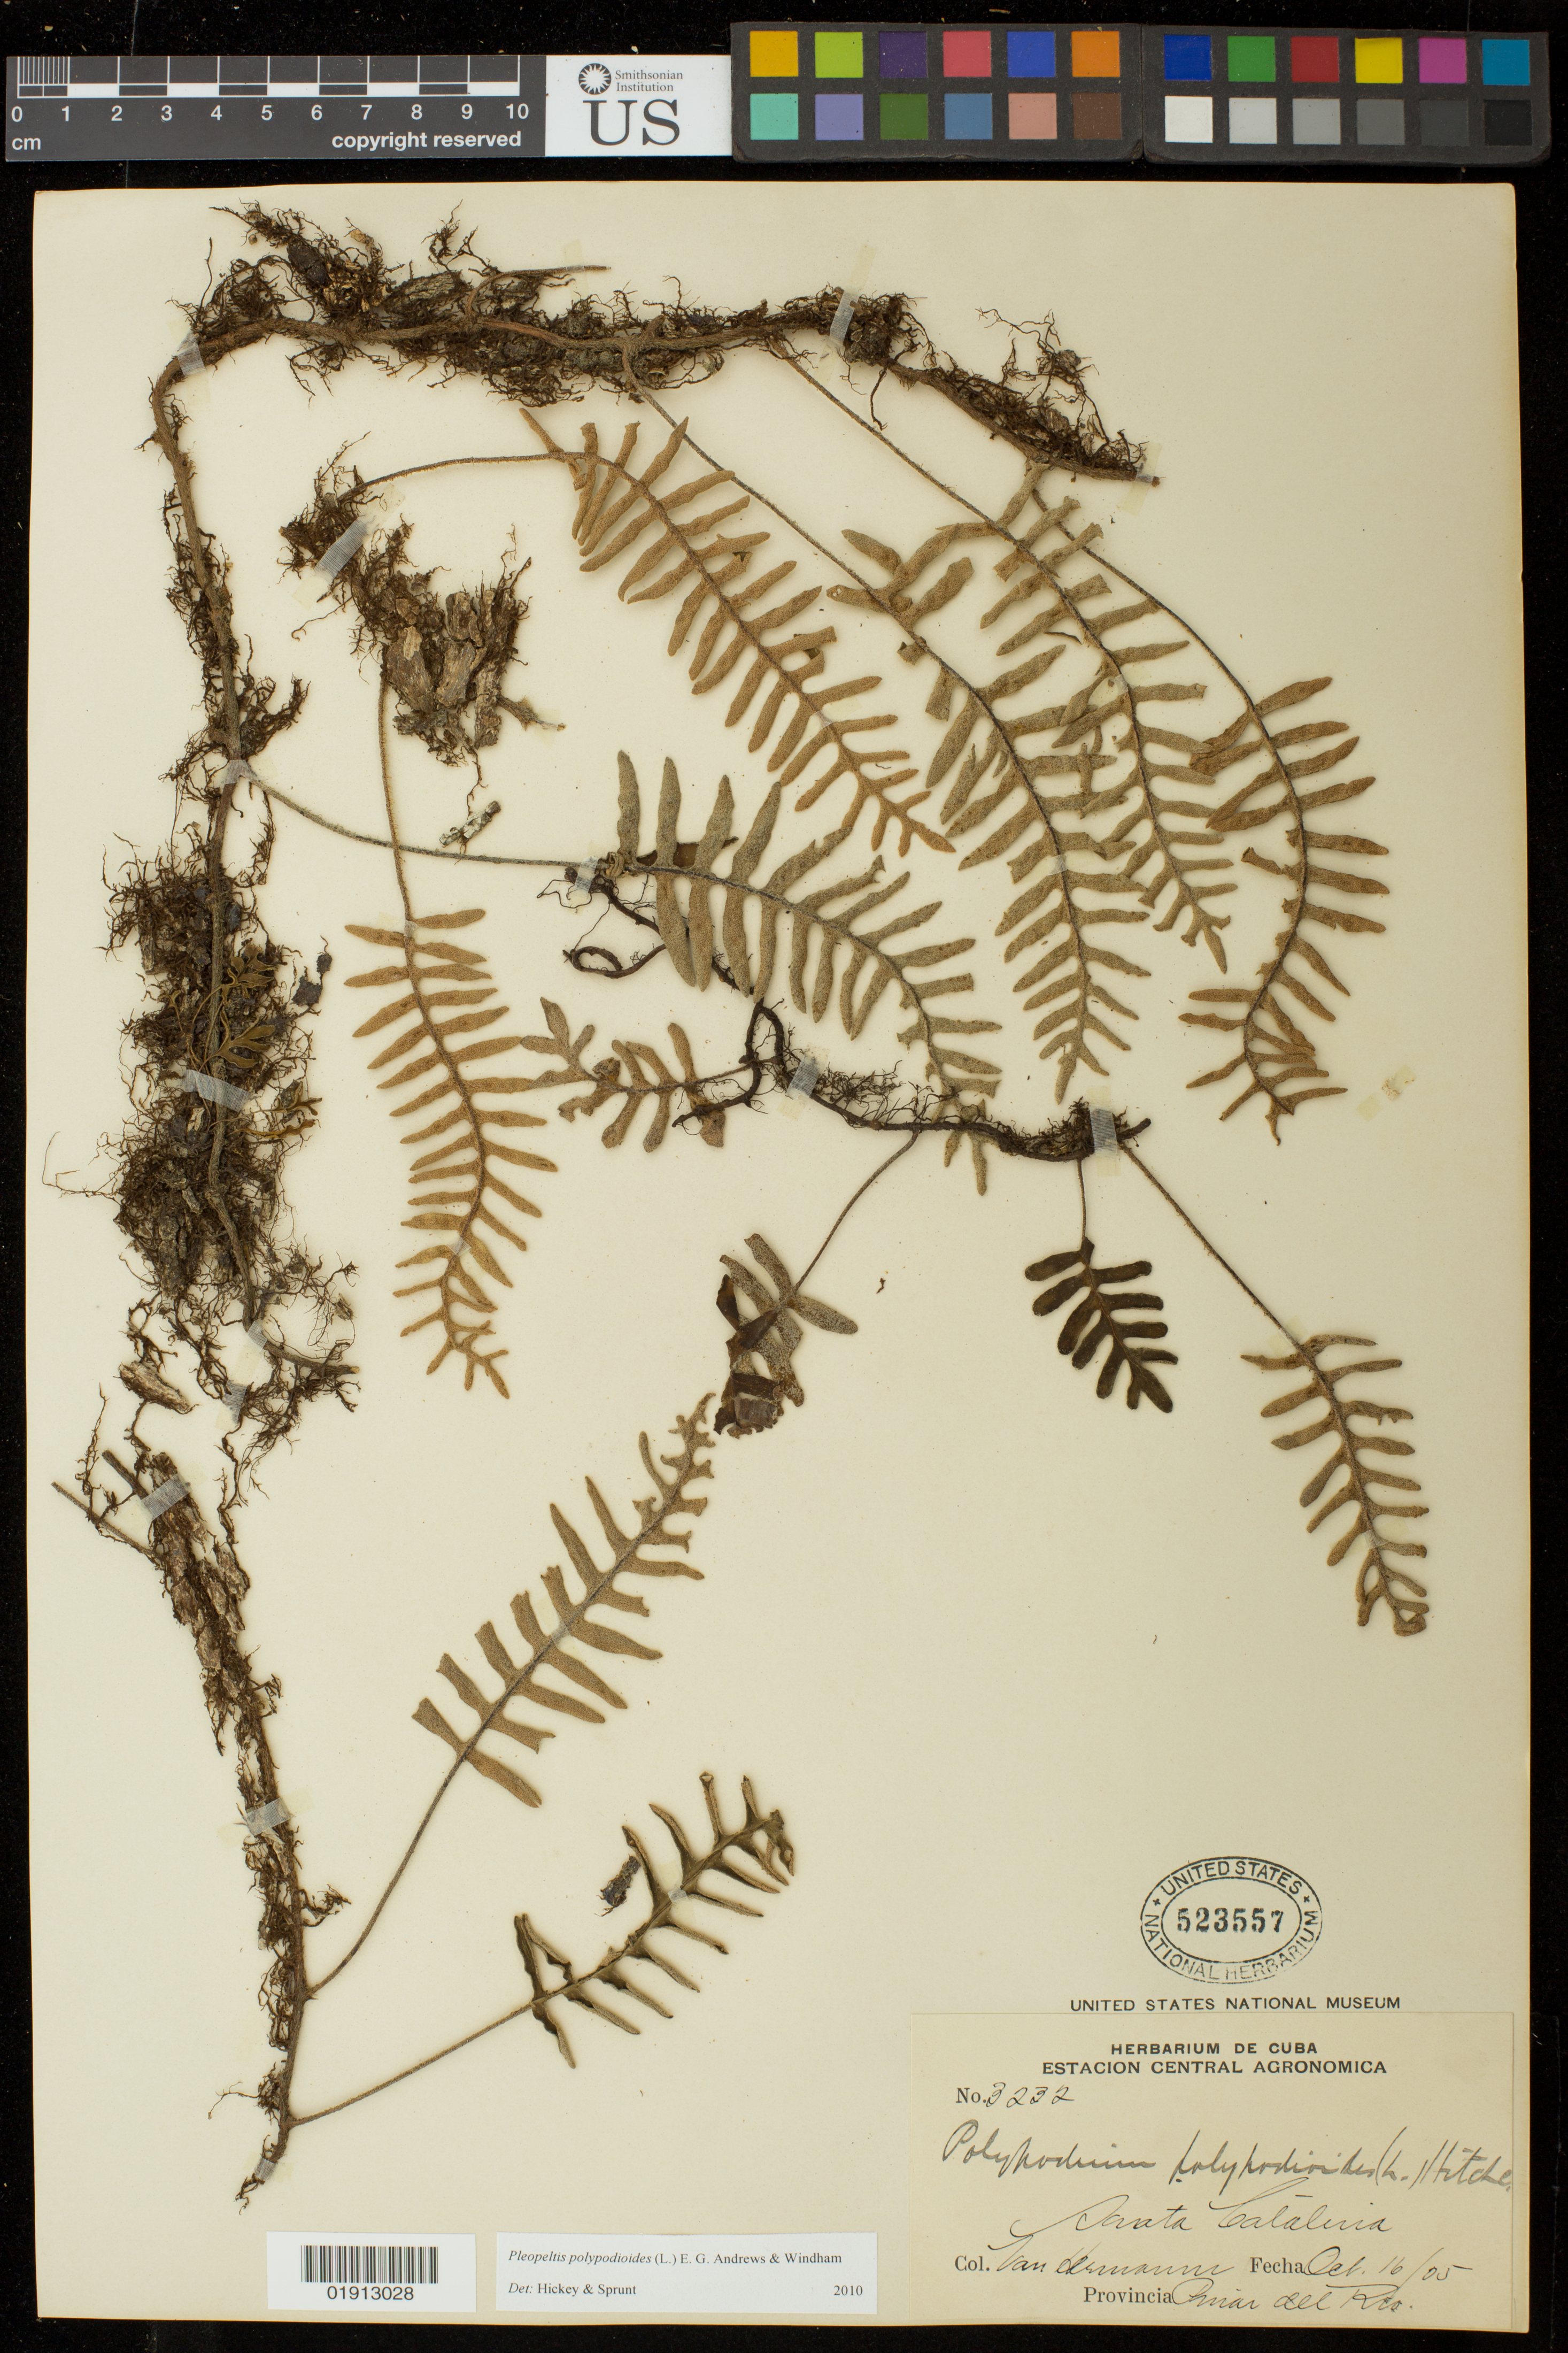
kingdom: Plantae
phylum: Tracheophyta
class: Polypodiopsida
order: Polypodiales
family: Polypodiaceae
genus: Pleopeltis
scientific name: Pleopeltis polypodioides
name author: (L.) E.G. Andrews & Windham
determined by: Hickey, R. J.; Sprunt, S. V.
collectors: H. A. Van Hermann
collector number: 3232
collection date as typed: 16 Oct 1905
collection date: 1905-10-16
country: Cuba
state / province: Pinar del Río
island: Cuba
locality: Santa Catalina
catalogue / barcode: US 523557